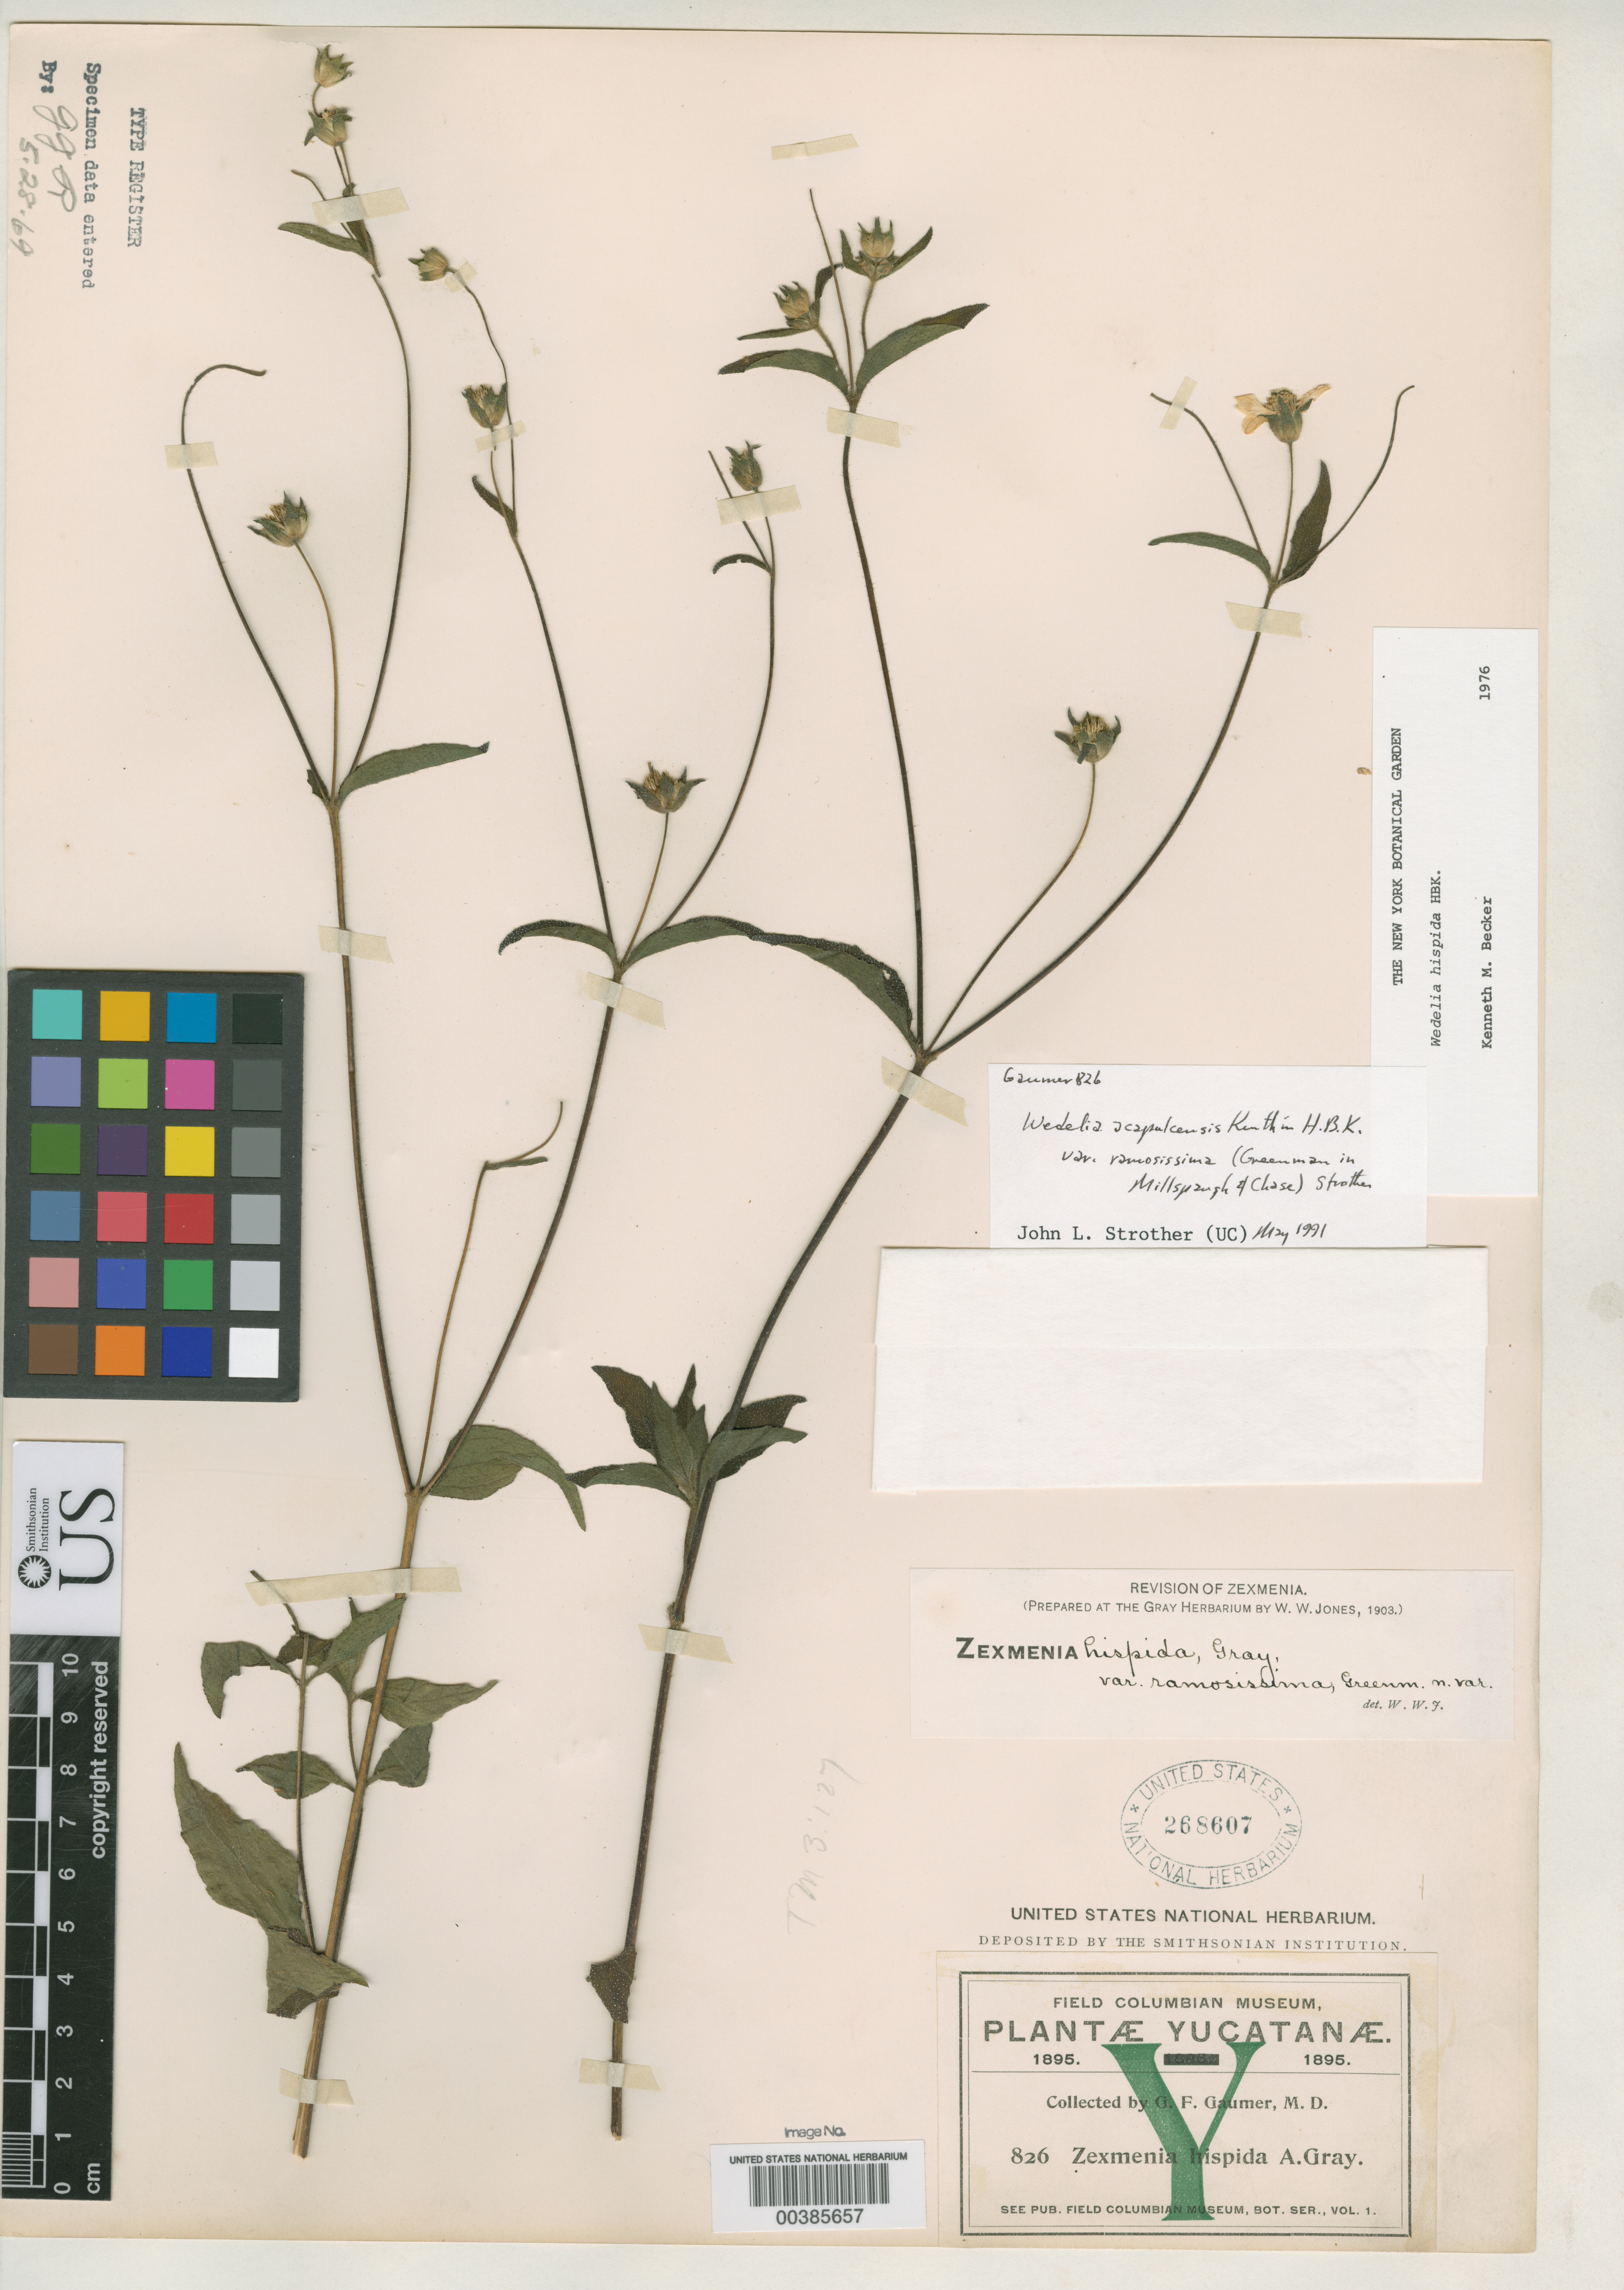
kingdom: Plantae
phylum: Tracheophyta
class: Magnoliopsida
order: Asterales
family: Asteraceae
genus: Zexmenia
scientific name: Zexmenia hispida var. ramosissima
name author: Greenm. ex Millsp. & Chase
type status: Isotype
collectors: G. F. Gaumer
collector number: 826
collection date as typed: Sep 1895 to -- Nov 1895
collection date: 1895-09/1895-11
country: Mexico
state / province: Yucatán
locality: Izamal.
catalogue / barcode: US 268607